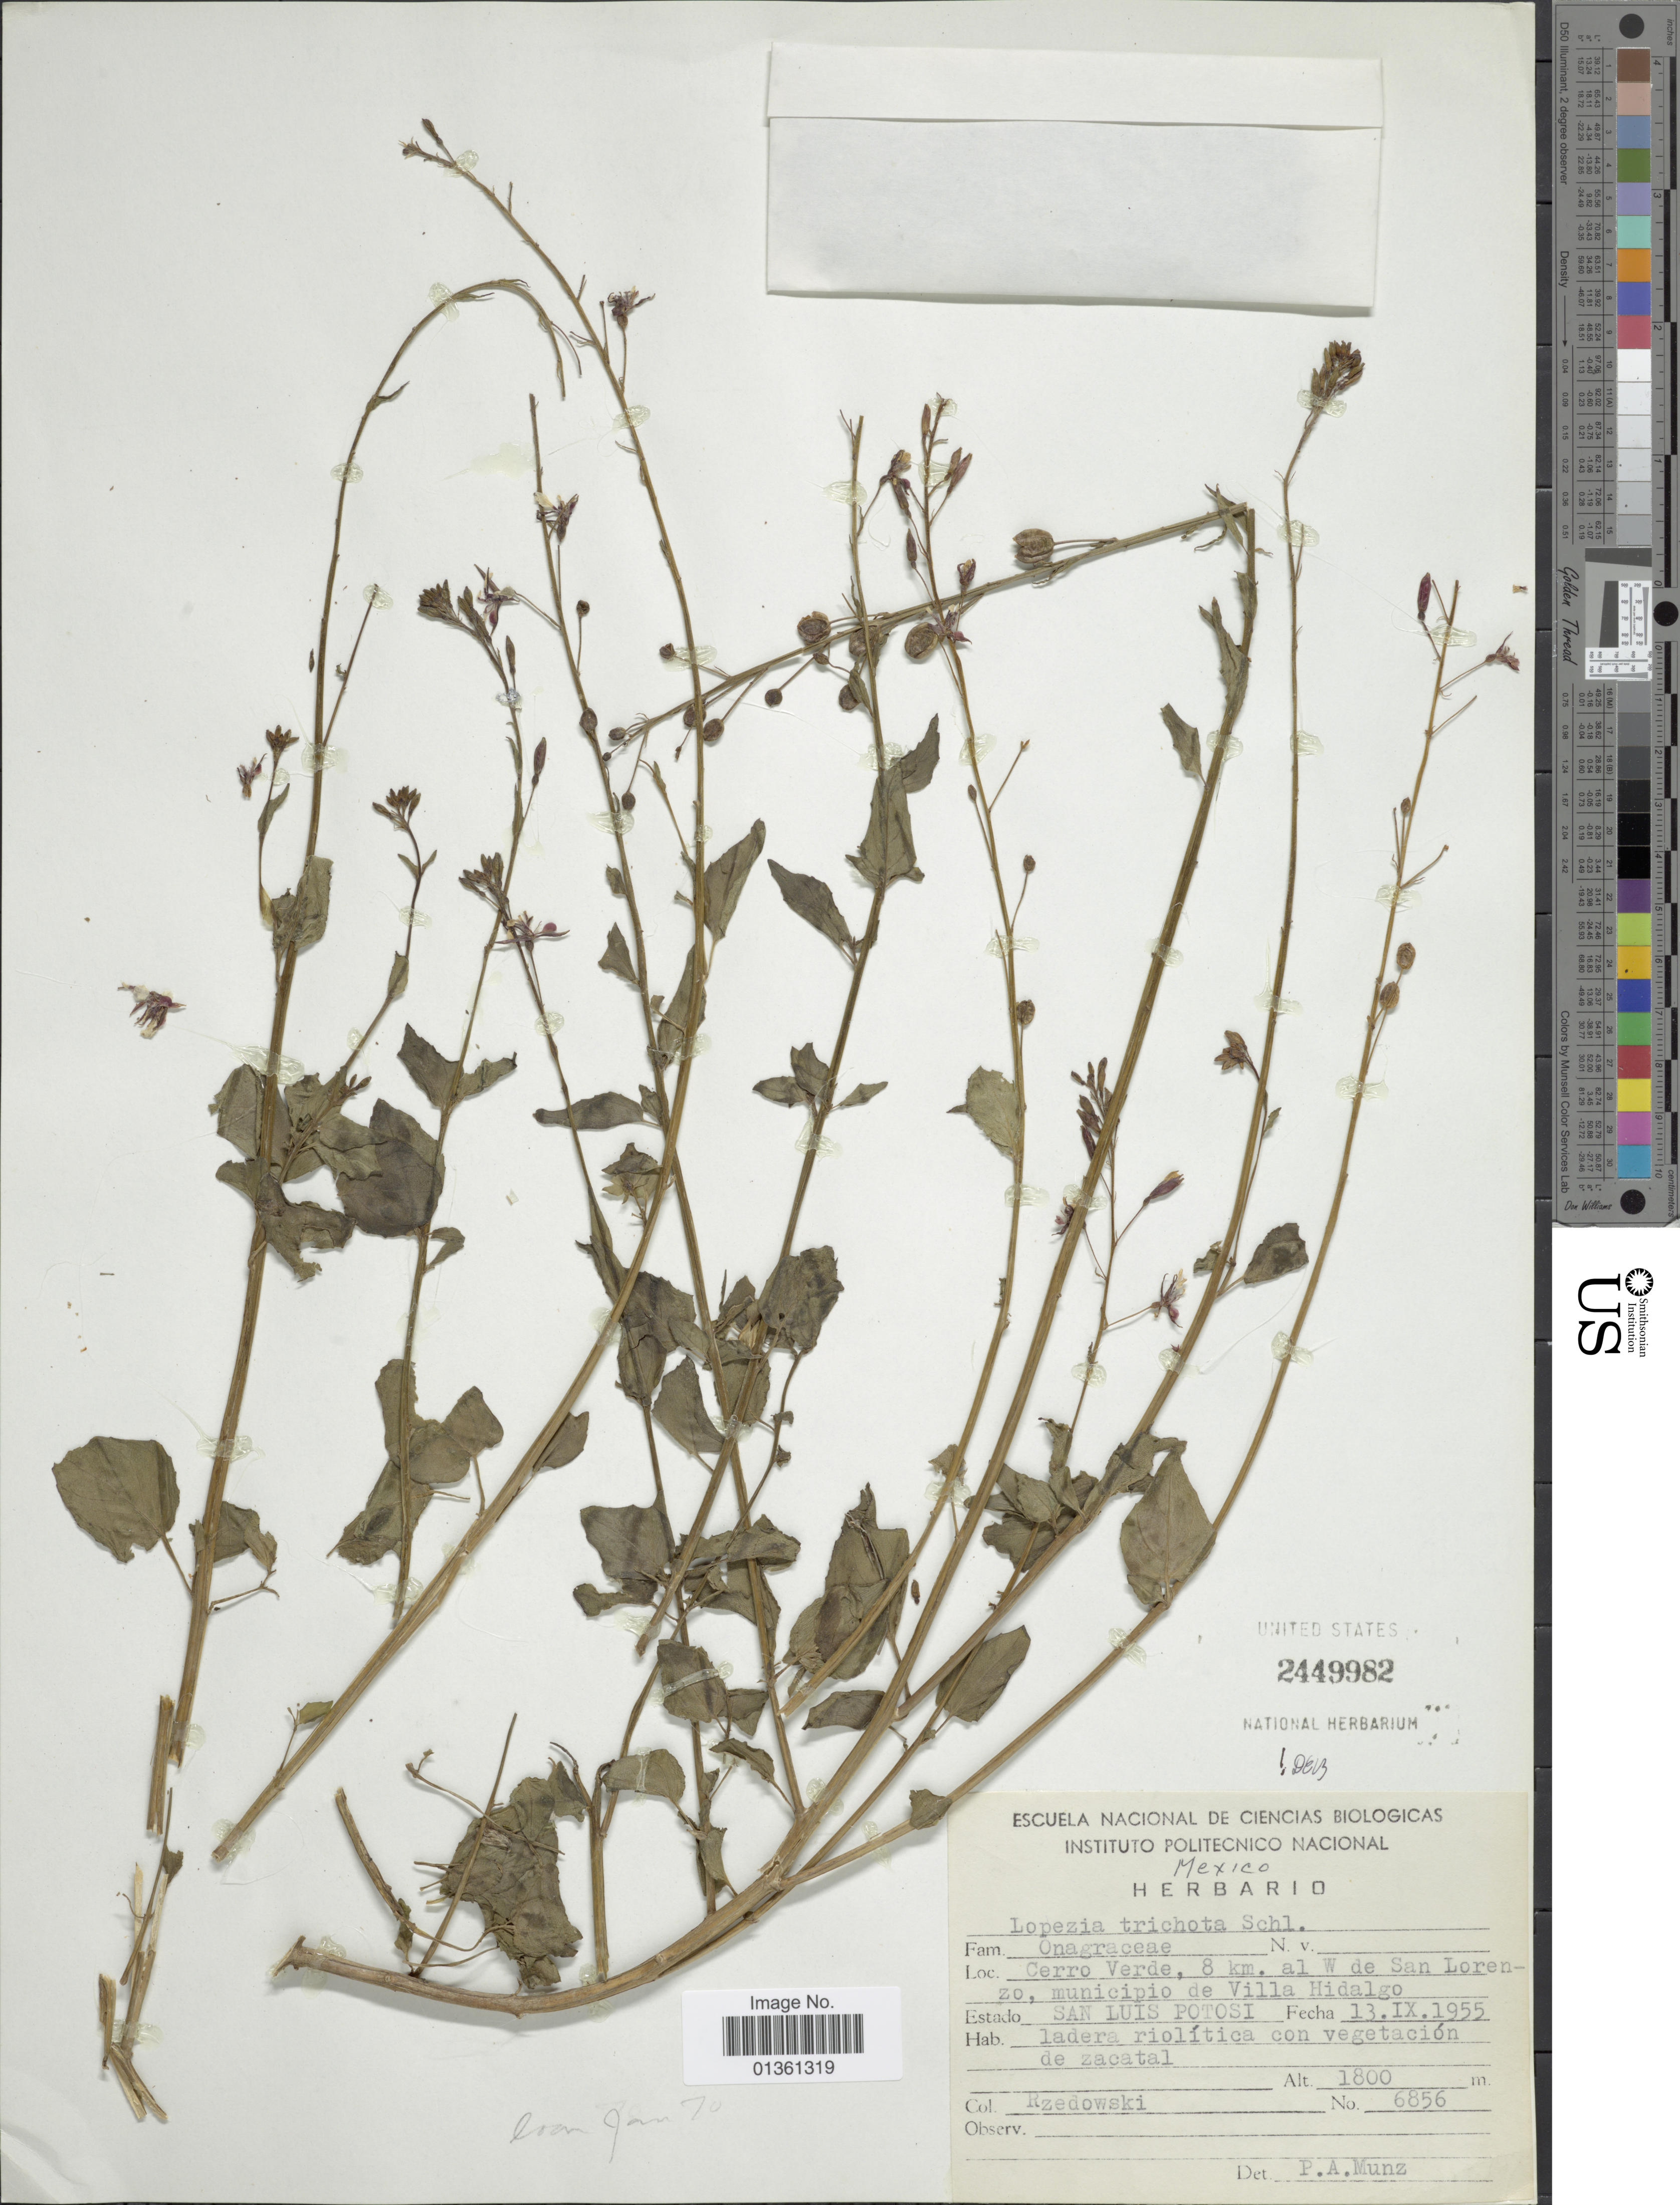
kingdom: Plantae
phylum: Tracheophyta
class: Magnoliopsida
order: Myrtales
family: Onagraceae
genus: Lopezia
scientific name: Lopezia trichota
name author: Schltdl.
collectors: Rzedowski, --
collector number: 6856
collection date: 1955-09-13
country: Mexico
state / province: San Luis Potosí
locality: Cerro Verde, 8 km. al W de San Lorenzo, municipio de Villa Hidalgo.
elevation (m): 1800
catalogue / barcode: US 2449982